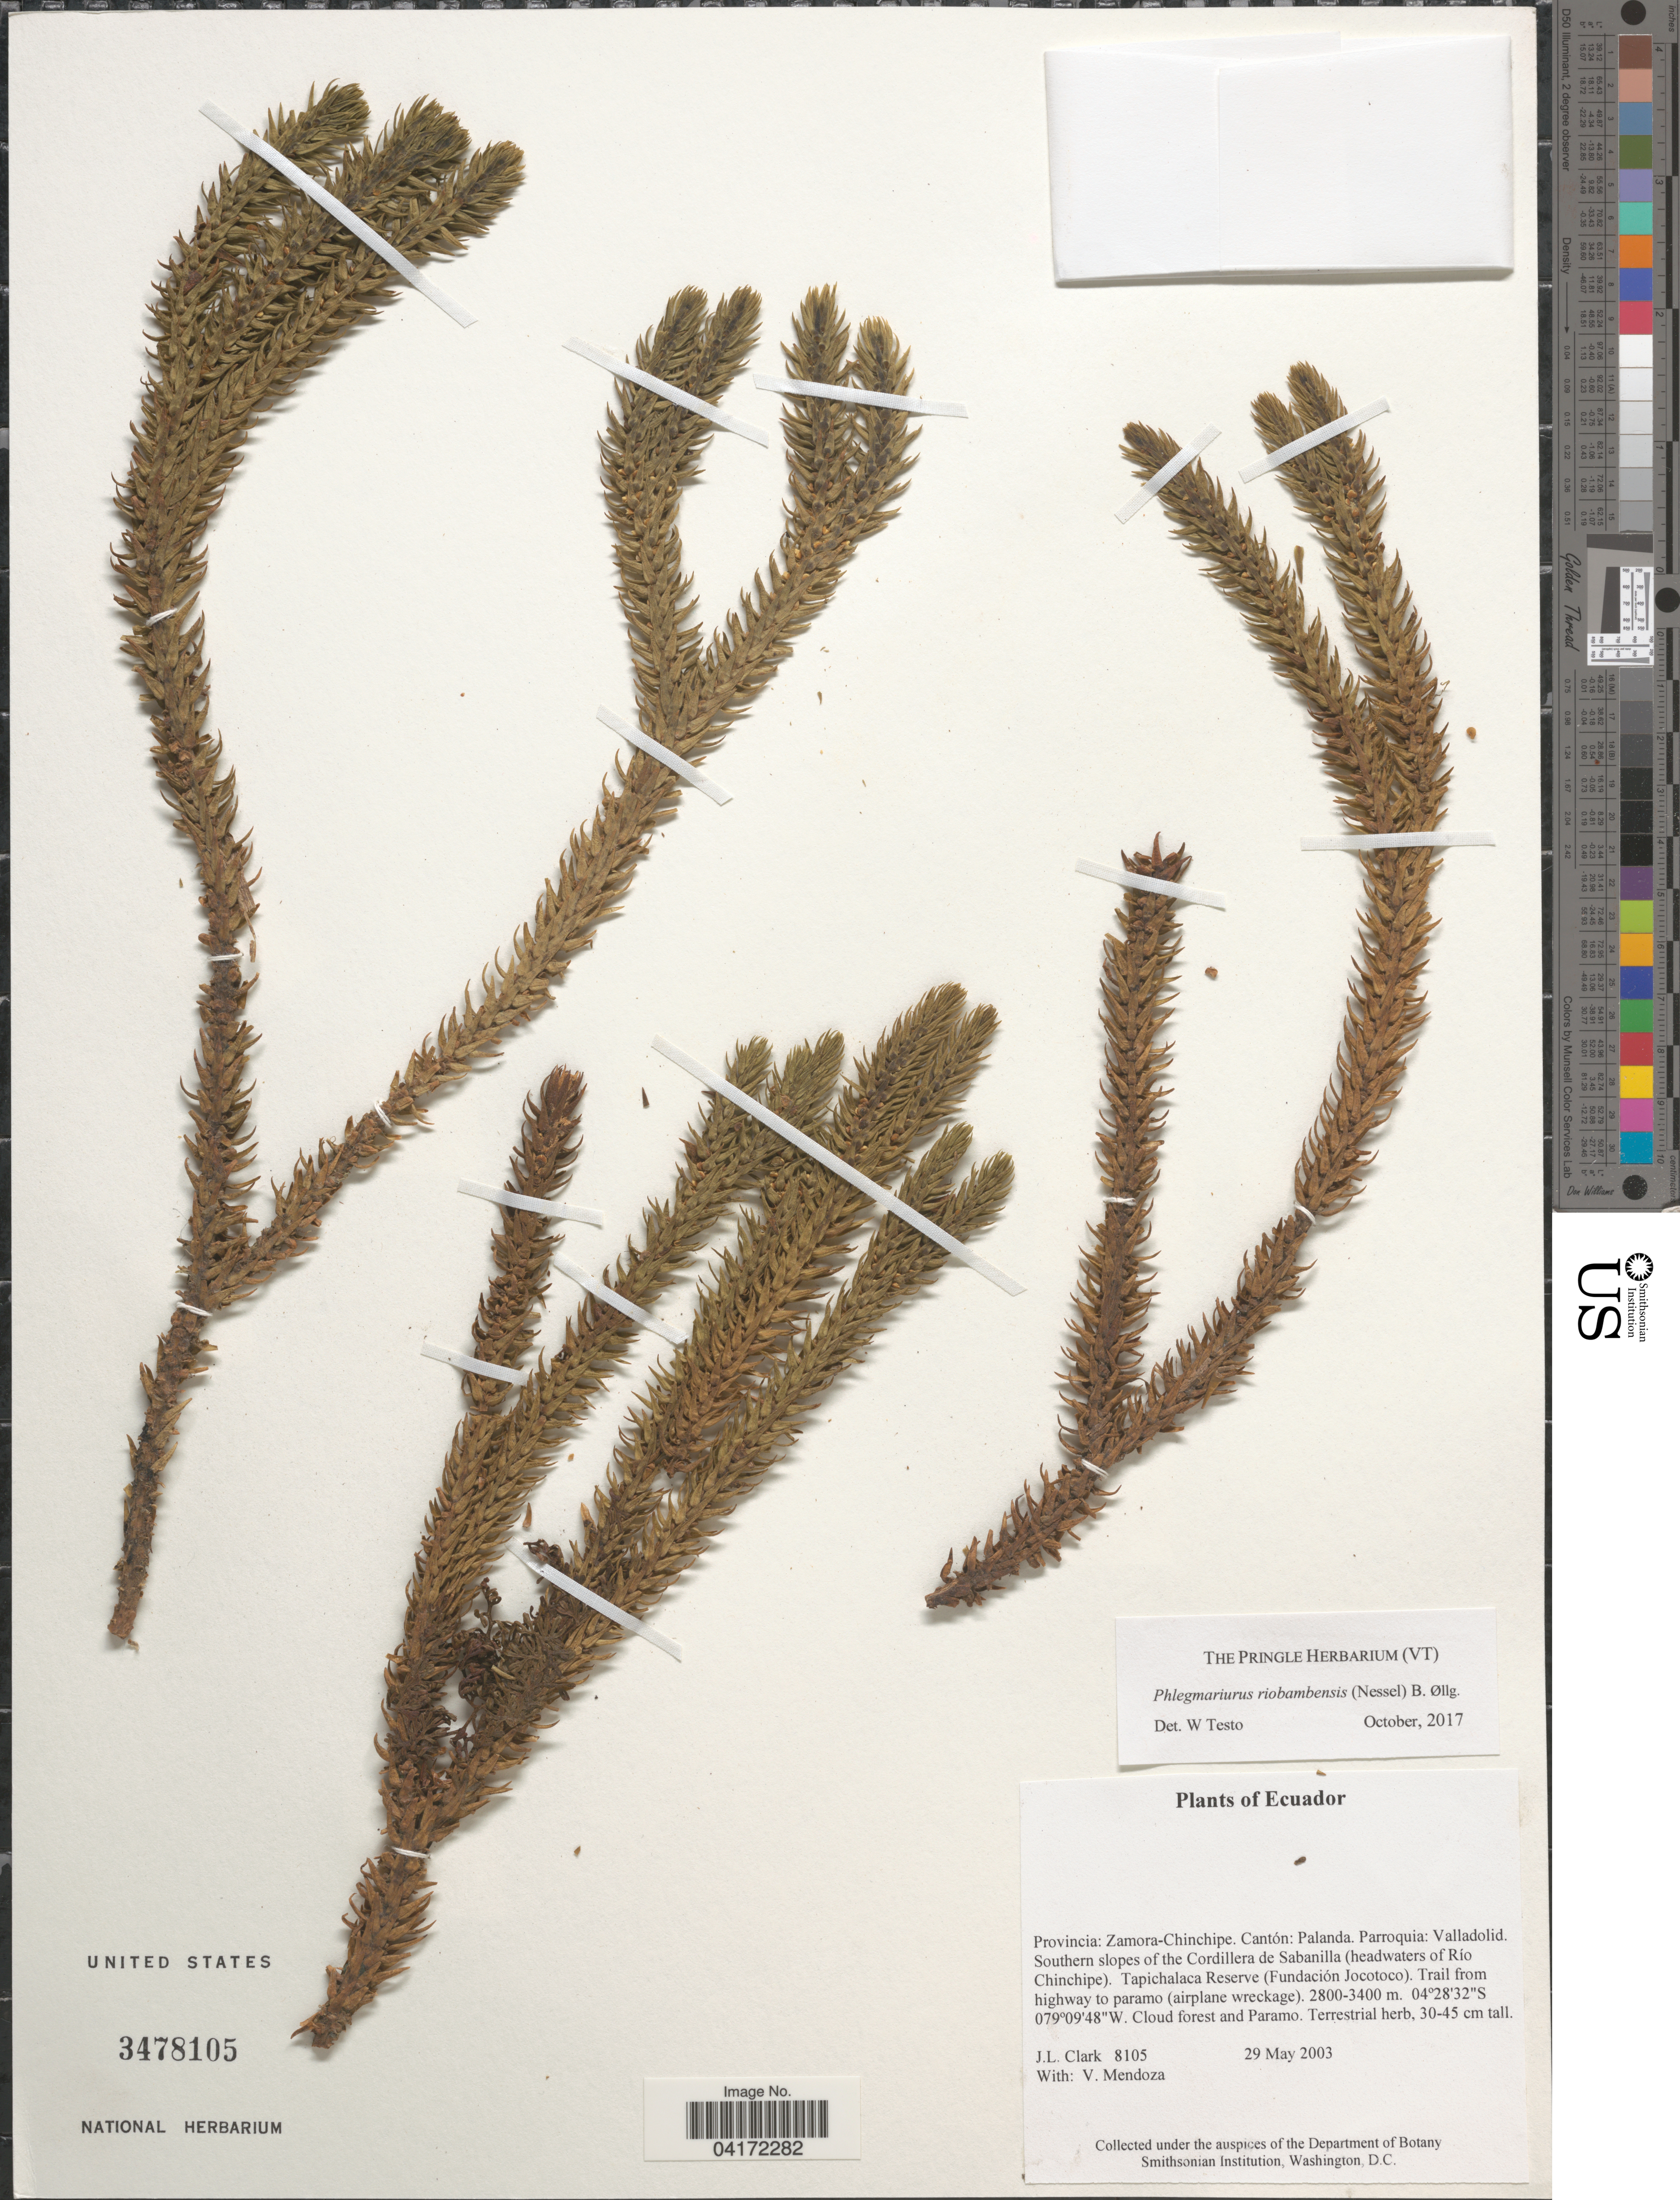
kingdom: Plantae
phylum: Tracheophyta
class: Lycopodiopsida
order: Lycopodiales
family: Lycopodiaceae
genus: Phlegmariurus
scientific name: Phlegmariurus riobambensis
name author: (Nessel) B. Øllg.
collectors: J. L. Clark & V. Mendoza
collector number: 8105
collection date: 2003-05-29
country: Ecuador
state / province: Zamora-Chinchipe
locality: Cantón: Palanda. Parroquia: Valladolid. Southern slopes of the Cordillera de Sabanilla (headwaters of Rio Chinchipe). Tapichalaca Reserve (Fundación Jocotoco). Trail from highway to paramo (airplane wreckage).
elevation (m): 2800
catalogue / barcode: US 3478105